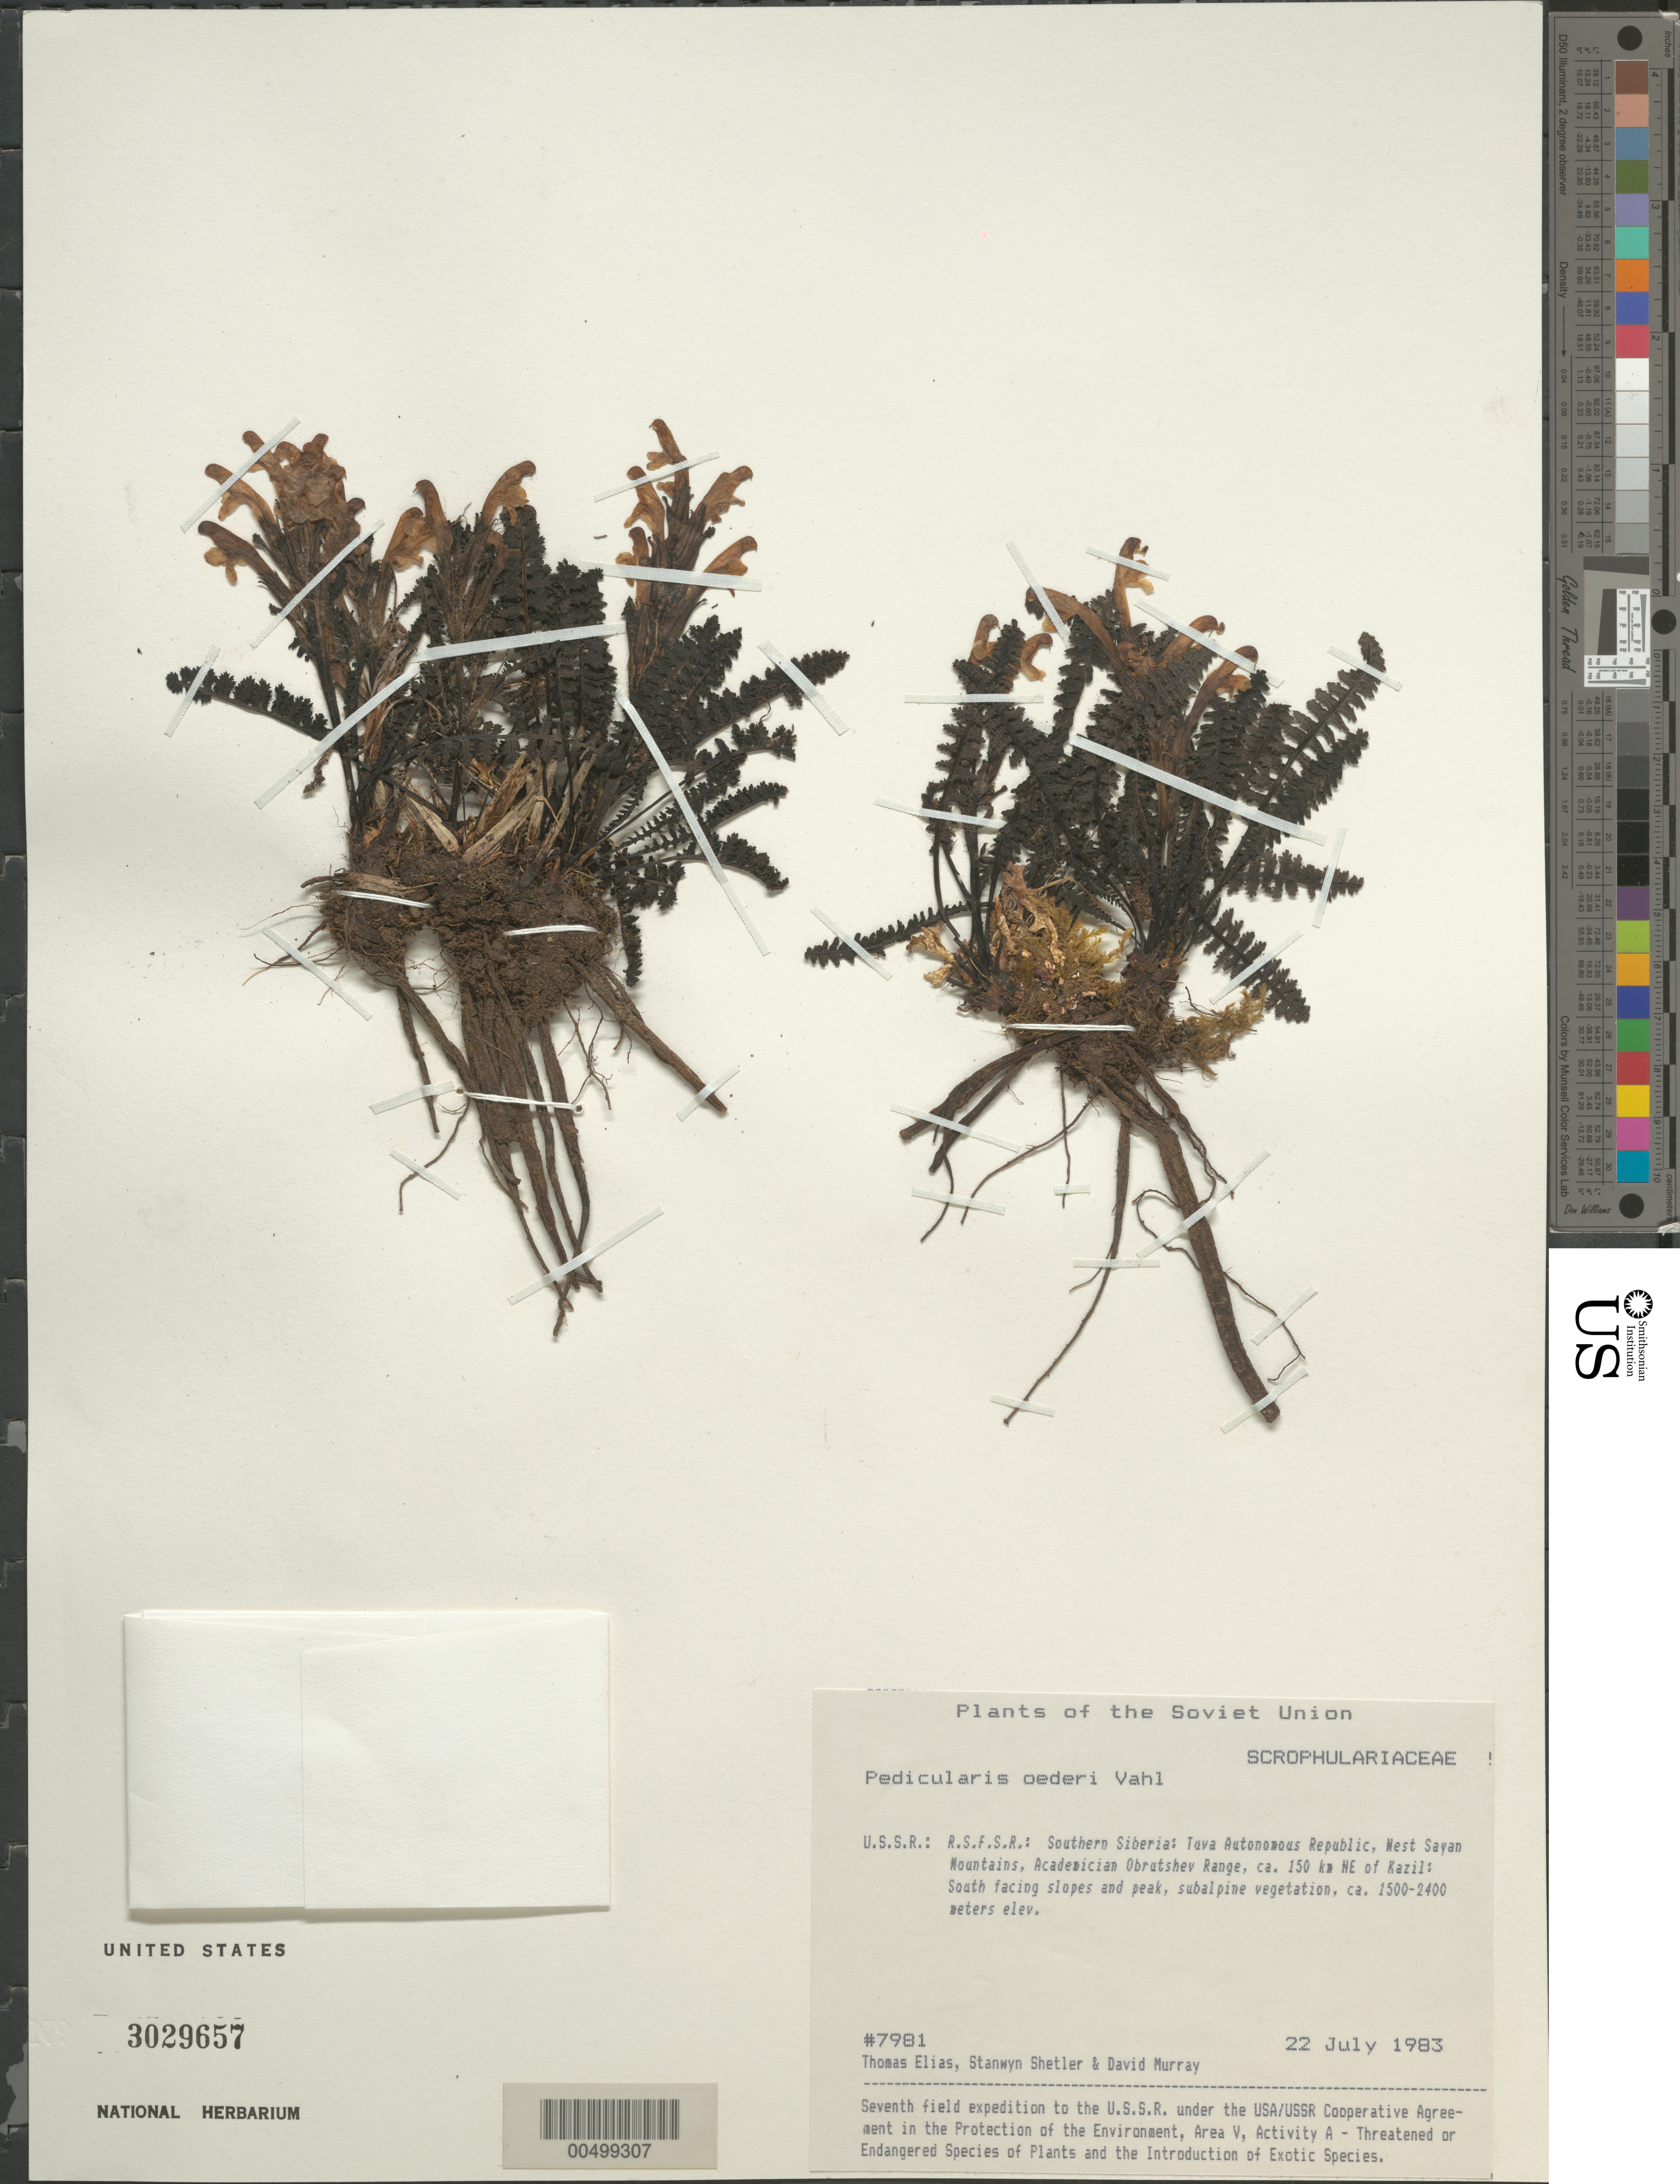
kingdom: Plantae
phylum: Tracheophyta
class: Magnoliopsida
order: Lamiales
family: Orobanchaceae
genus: Pedicularis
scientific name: Pedicularis oederi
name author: Vahl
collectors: T. Elias, S. Shetler & D. F. Murray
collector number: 7981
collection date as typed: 22 Jul 1983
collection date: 1983-07-22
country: Russian Federation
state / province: Tuva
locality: West Sayan Mountains, Academician Obrutshev Range, ca. 150 km NE of Kazil [Kyzyl]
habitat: south-facing slopes and peak, subalpine vegetation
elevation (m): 1500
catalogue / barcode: US 3029657